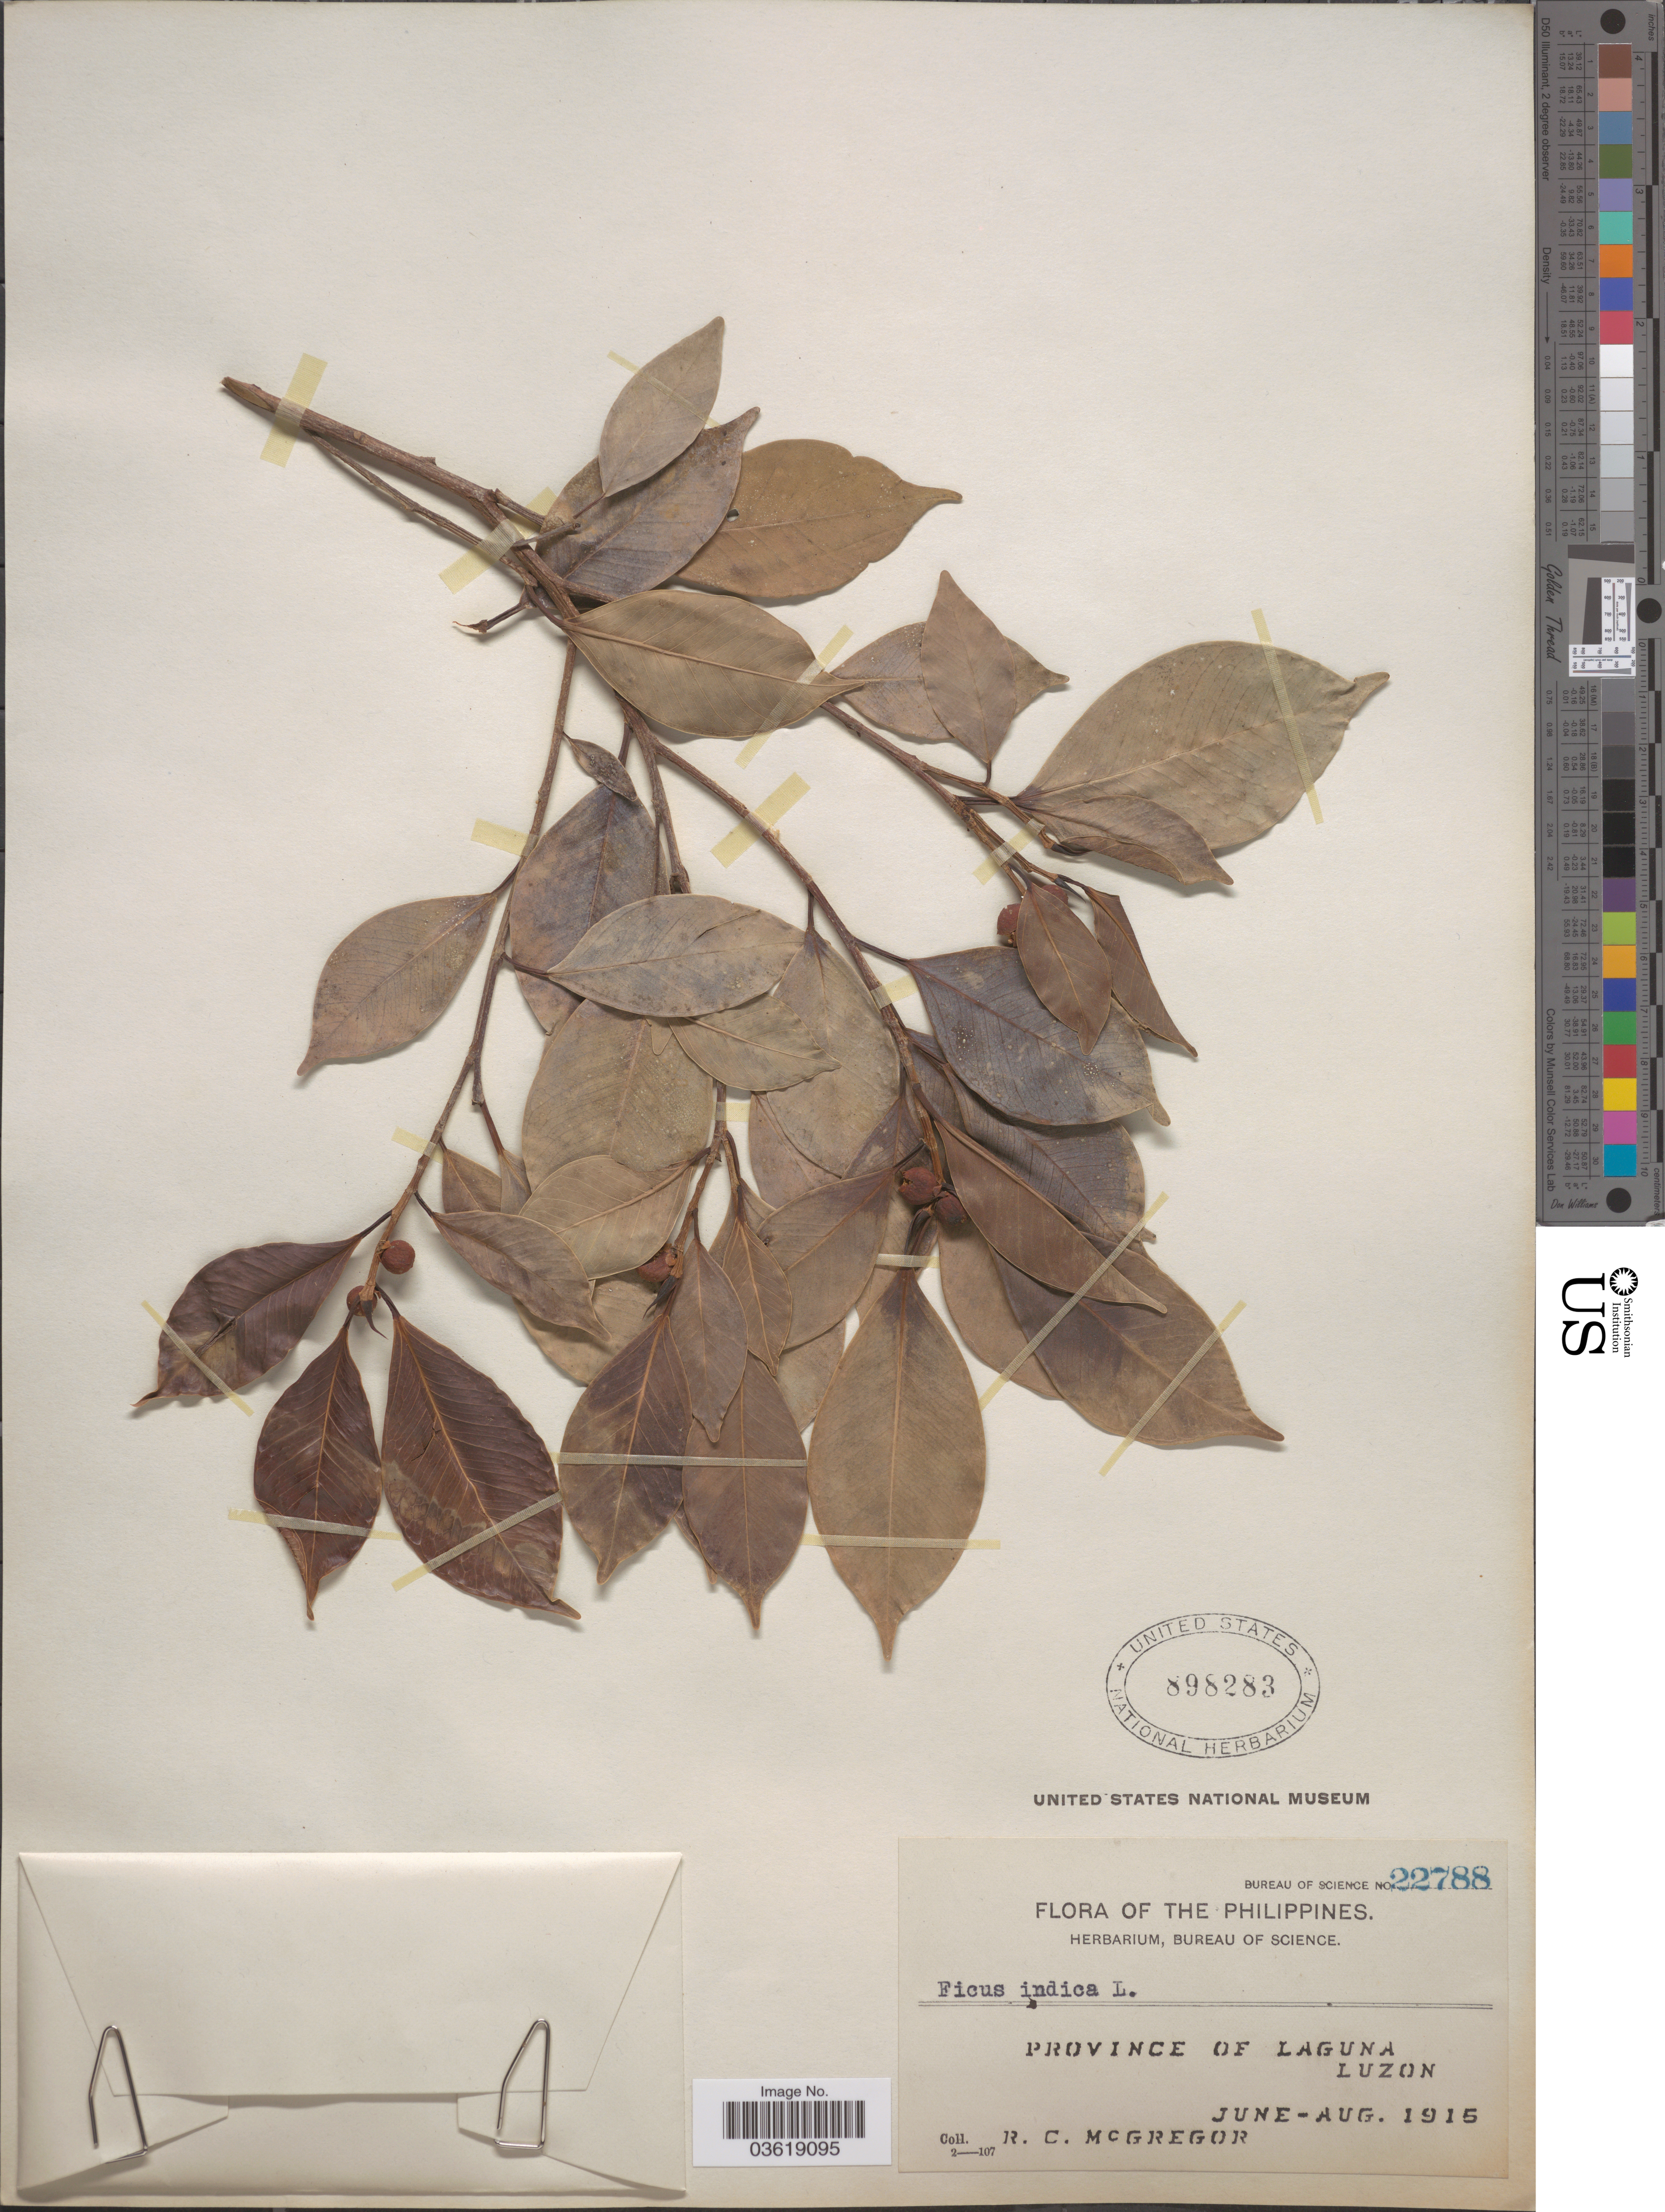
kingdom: Plantae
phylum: Tracheophyta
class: Magnoliopsida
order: Rosales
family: Moraceae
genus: Ficus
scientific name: Ficus indica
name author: L.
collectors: R. C. McGregor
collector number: Bureau of Science 22788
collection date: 1915-06/1915-08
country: Philippines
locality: Province of Laguna, Luzon.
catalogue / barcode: US 898283